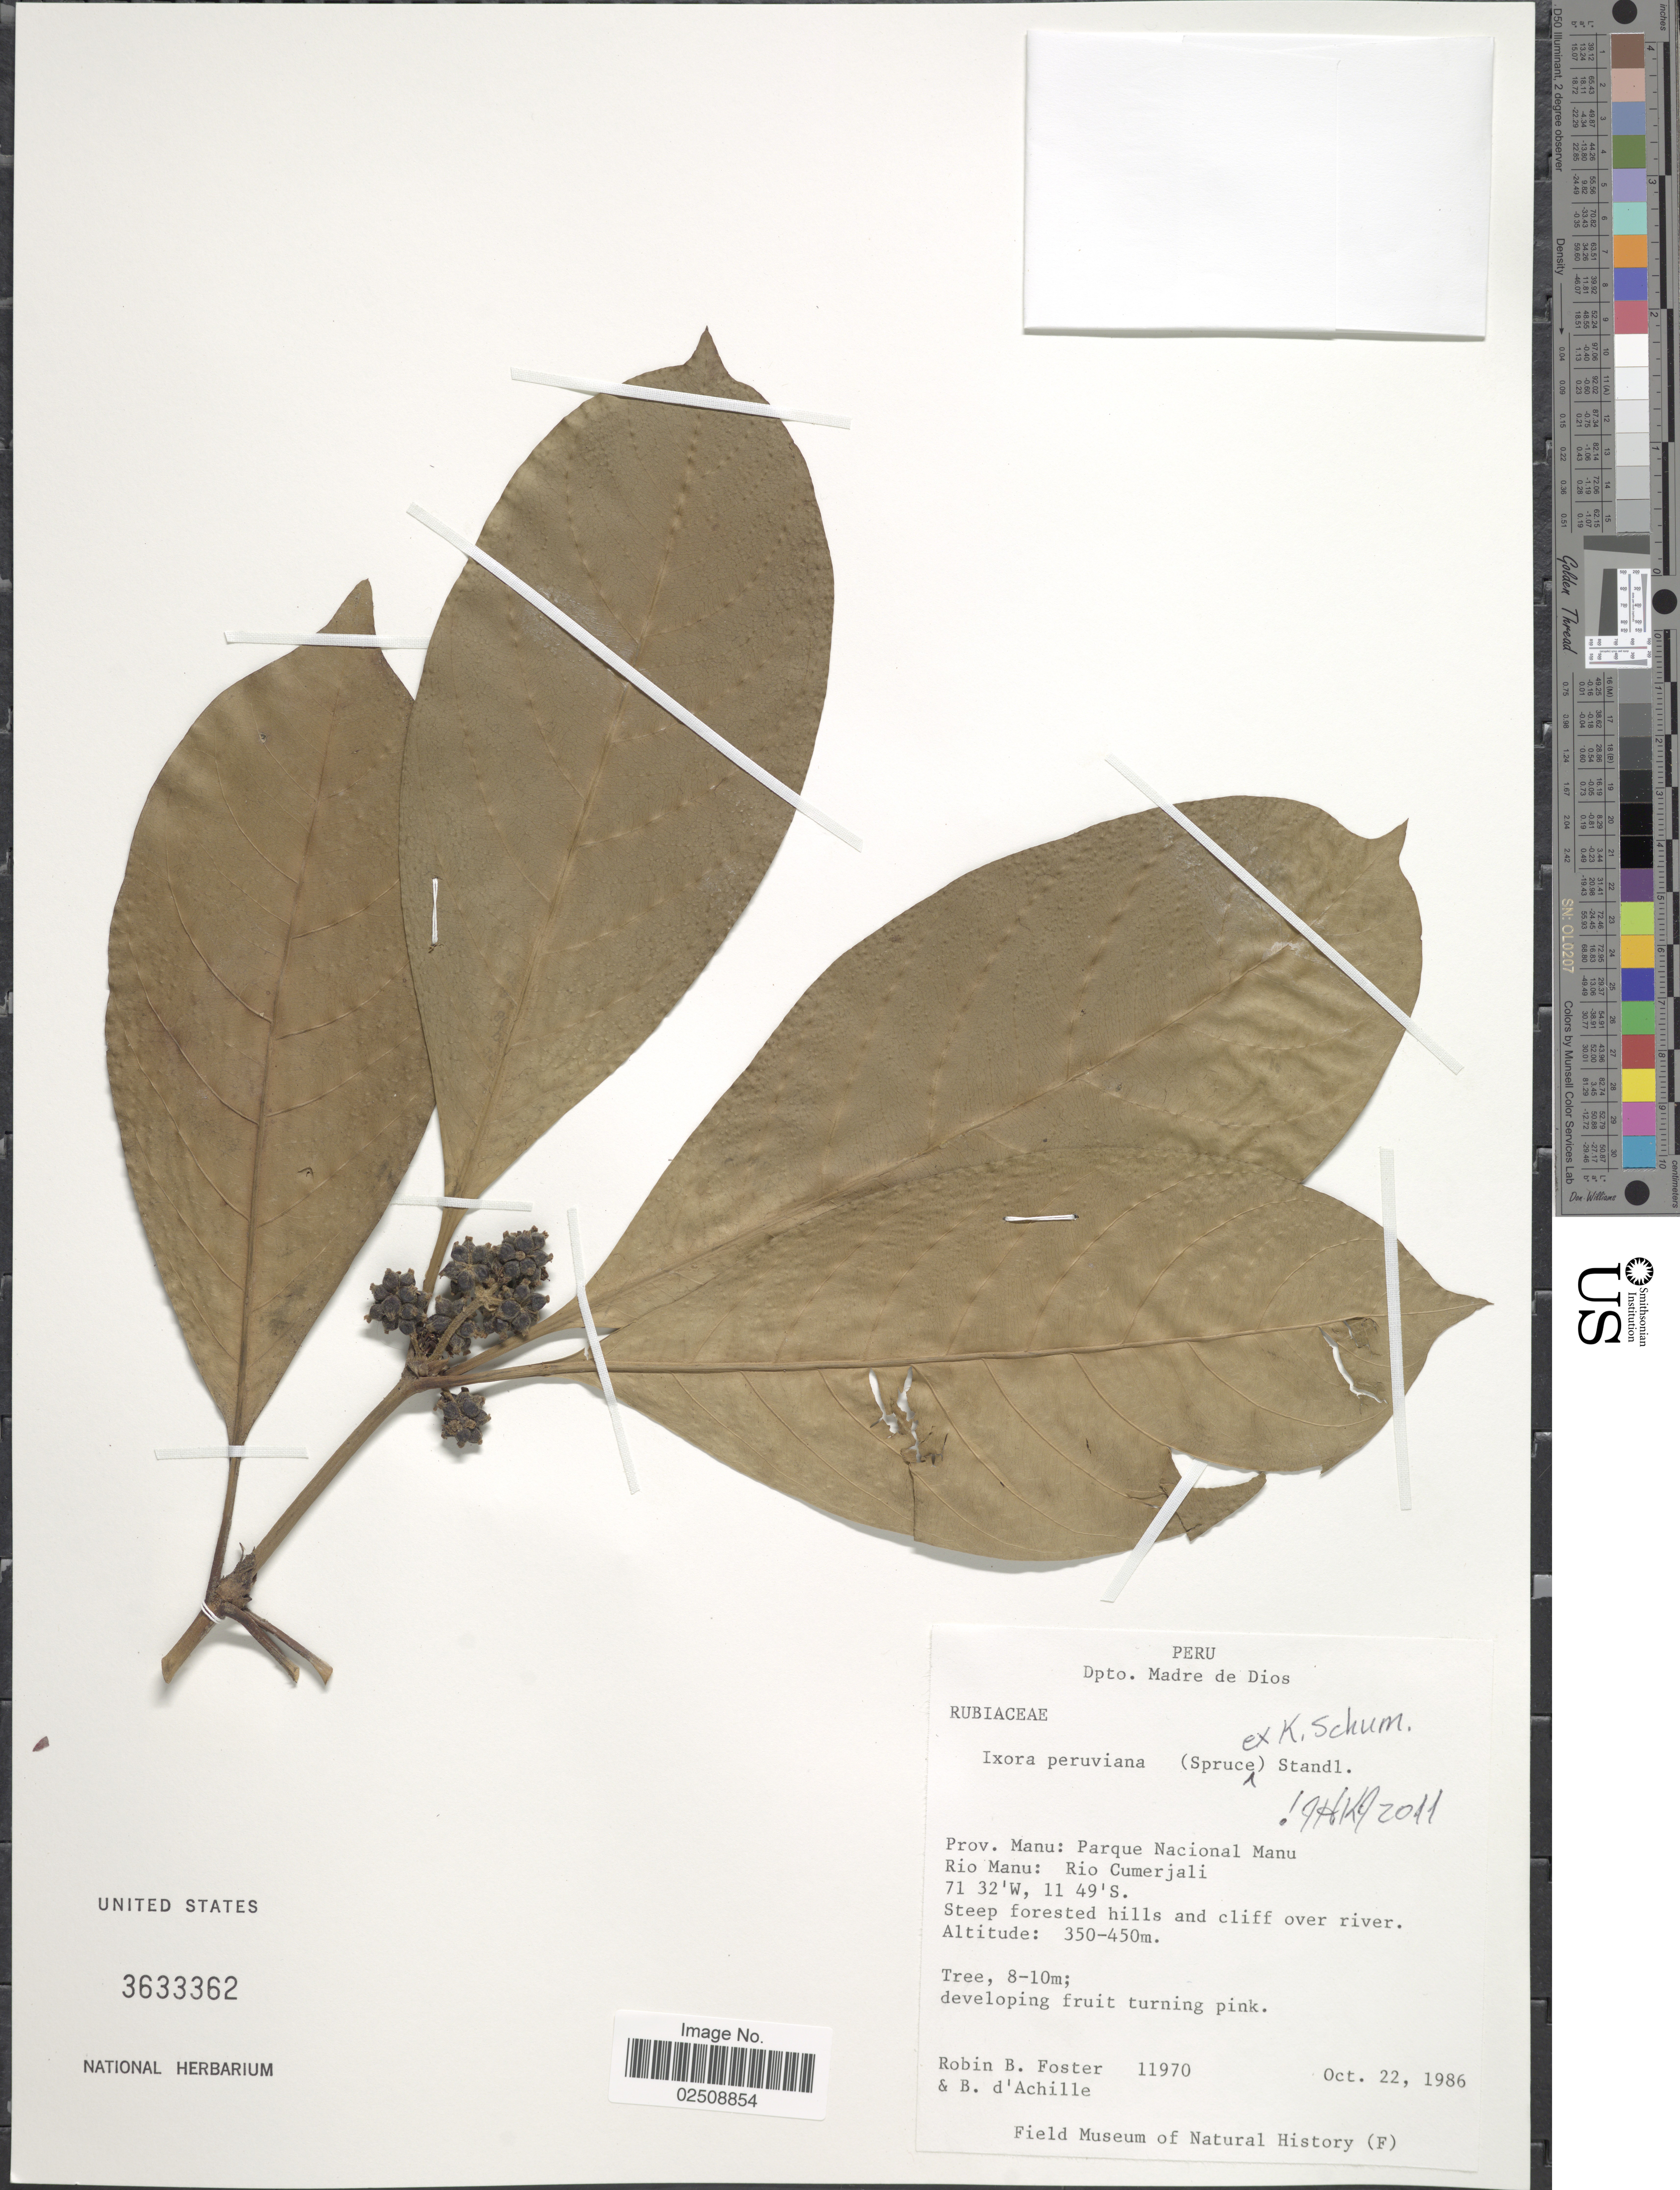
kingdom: Plantae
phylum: Tracheophyta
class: Magnoliopsida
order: Gentianales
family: Rubiaceae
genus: Ixora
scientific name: Ixora peruviana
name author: (Spruce ex K. Schum.) Standl.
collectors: R. B. Foster & B. d'Achille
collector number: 11*970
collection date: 1986-10-22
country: Peru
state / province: Madre de Dios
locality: Dpto. Madre de Dios. Prov. Manu: Parque Nacional Manu. Rio Manu: Rio Cumerjali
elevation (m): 350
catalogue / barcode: US 3633362